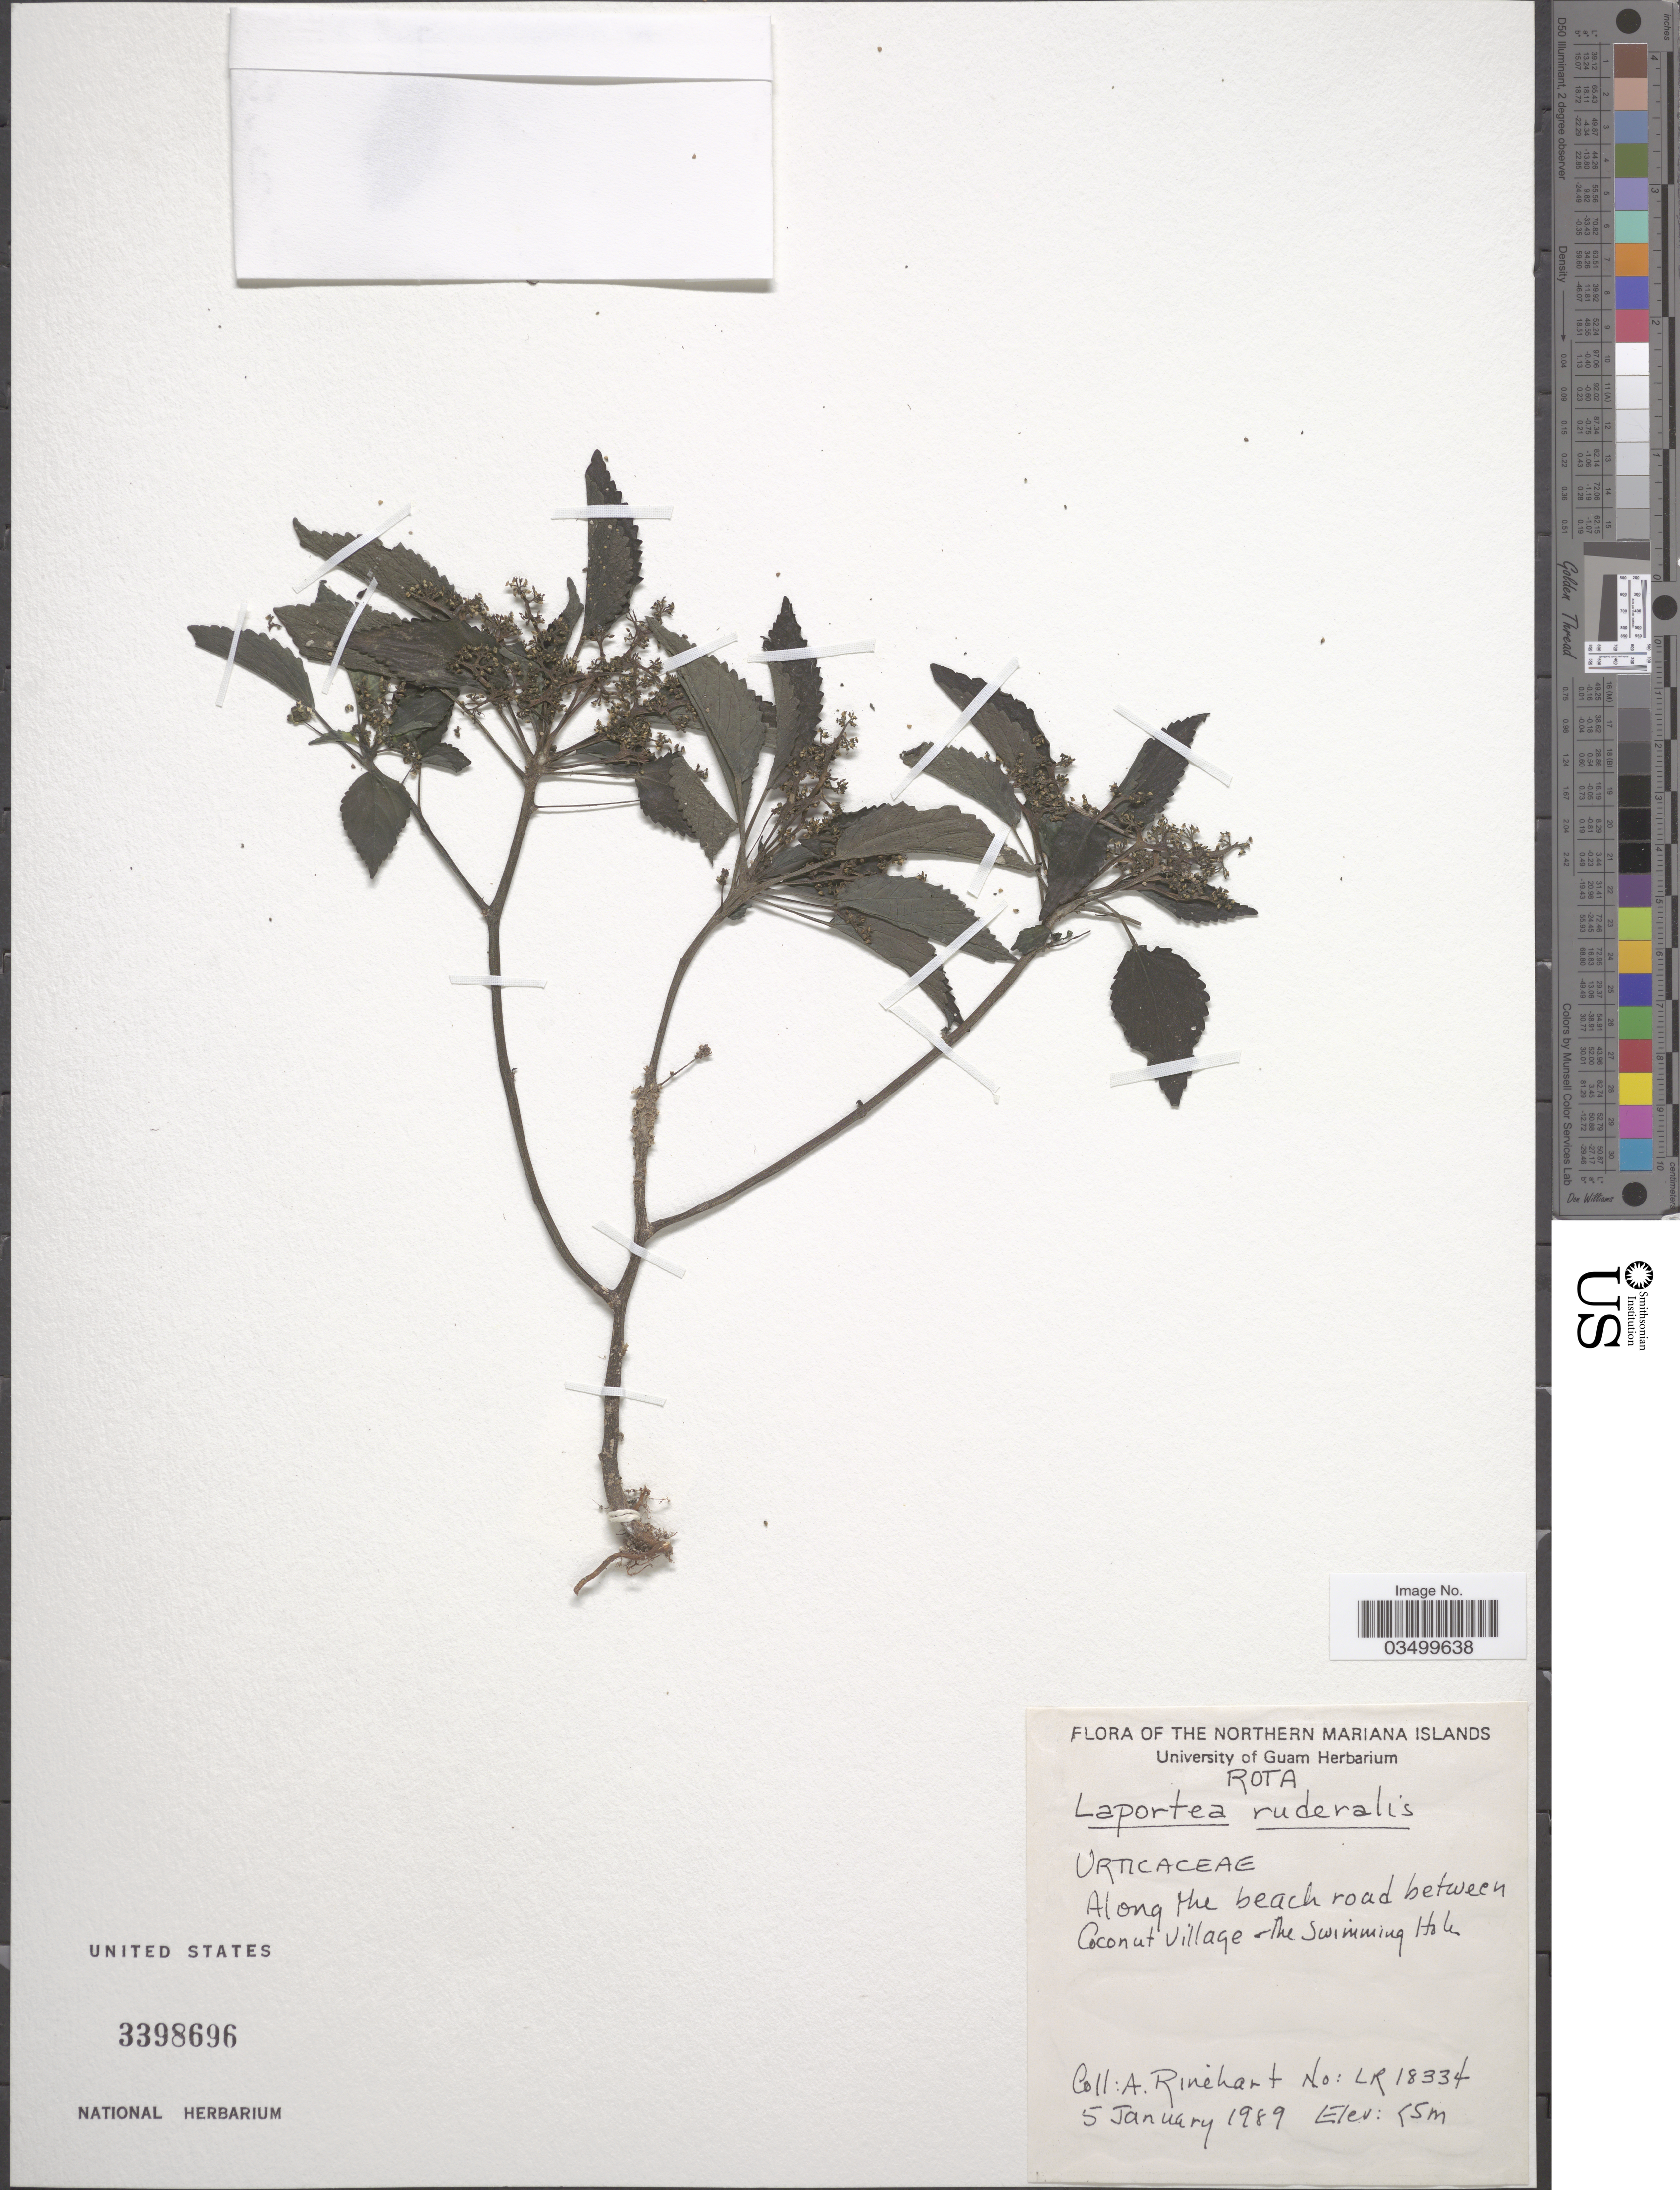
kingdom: Plantae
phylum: Tracheophyta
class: Magnoliopsida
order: Rosales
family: Urticaceae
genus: Laportea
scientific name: Laportea ruderalis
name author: (G. Forst.) Chew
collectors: A. Rinehart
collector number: LR 18334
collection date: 1989-01-05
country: Northern Mariana Islands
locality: Rota. Along the beach road between Coconut Village & The Swimming Hole.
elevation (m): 5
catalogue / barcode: US 3398696